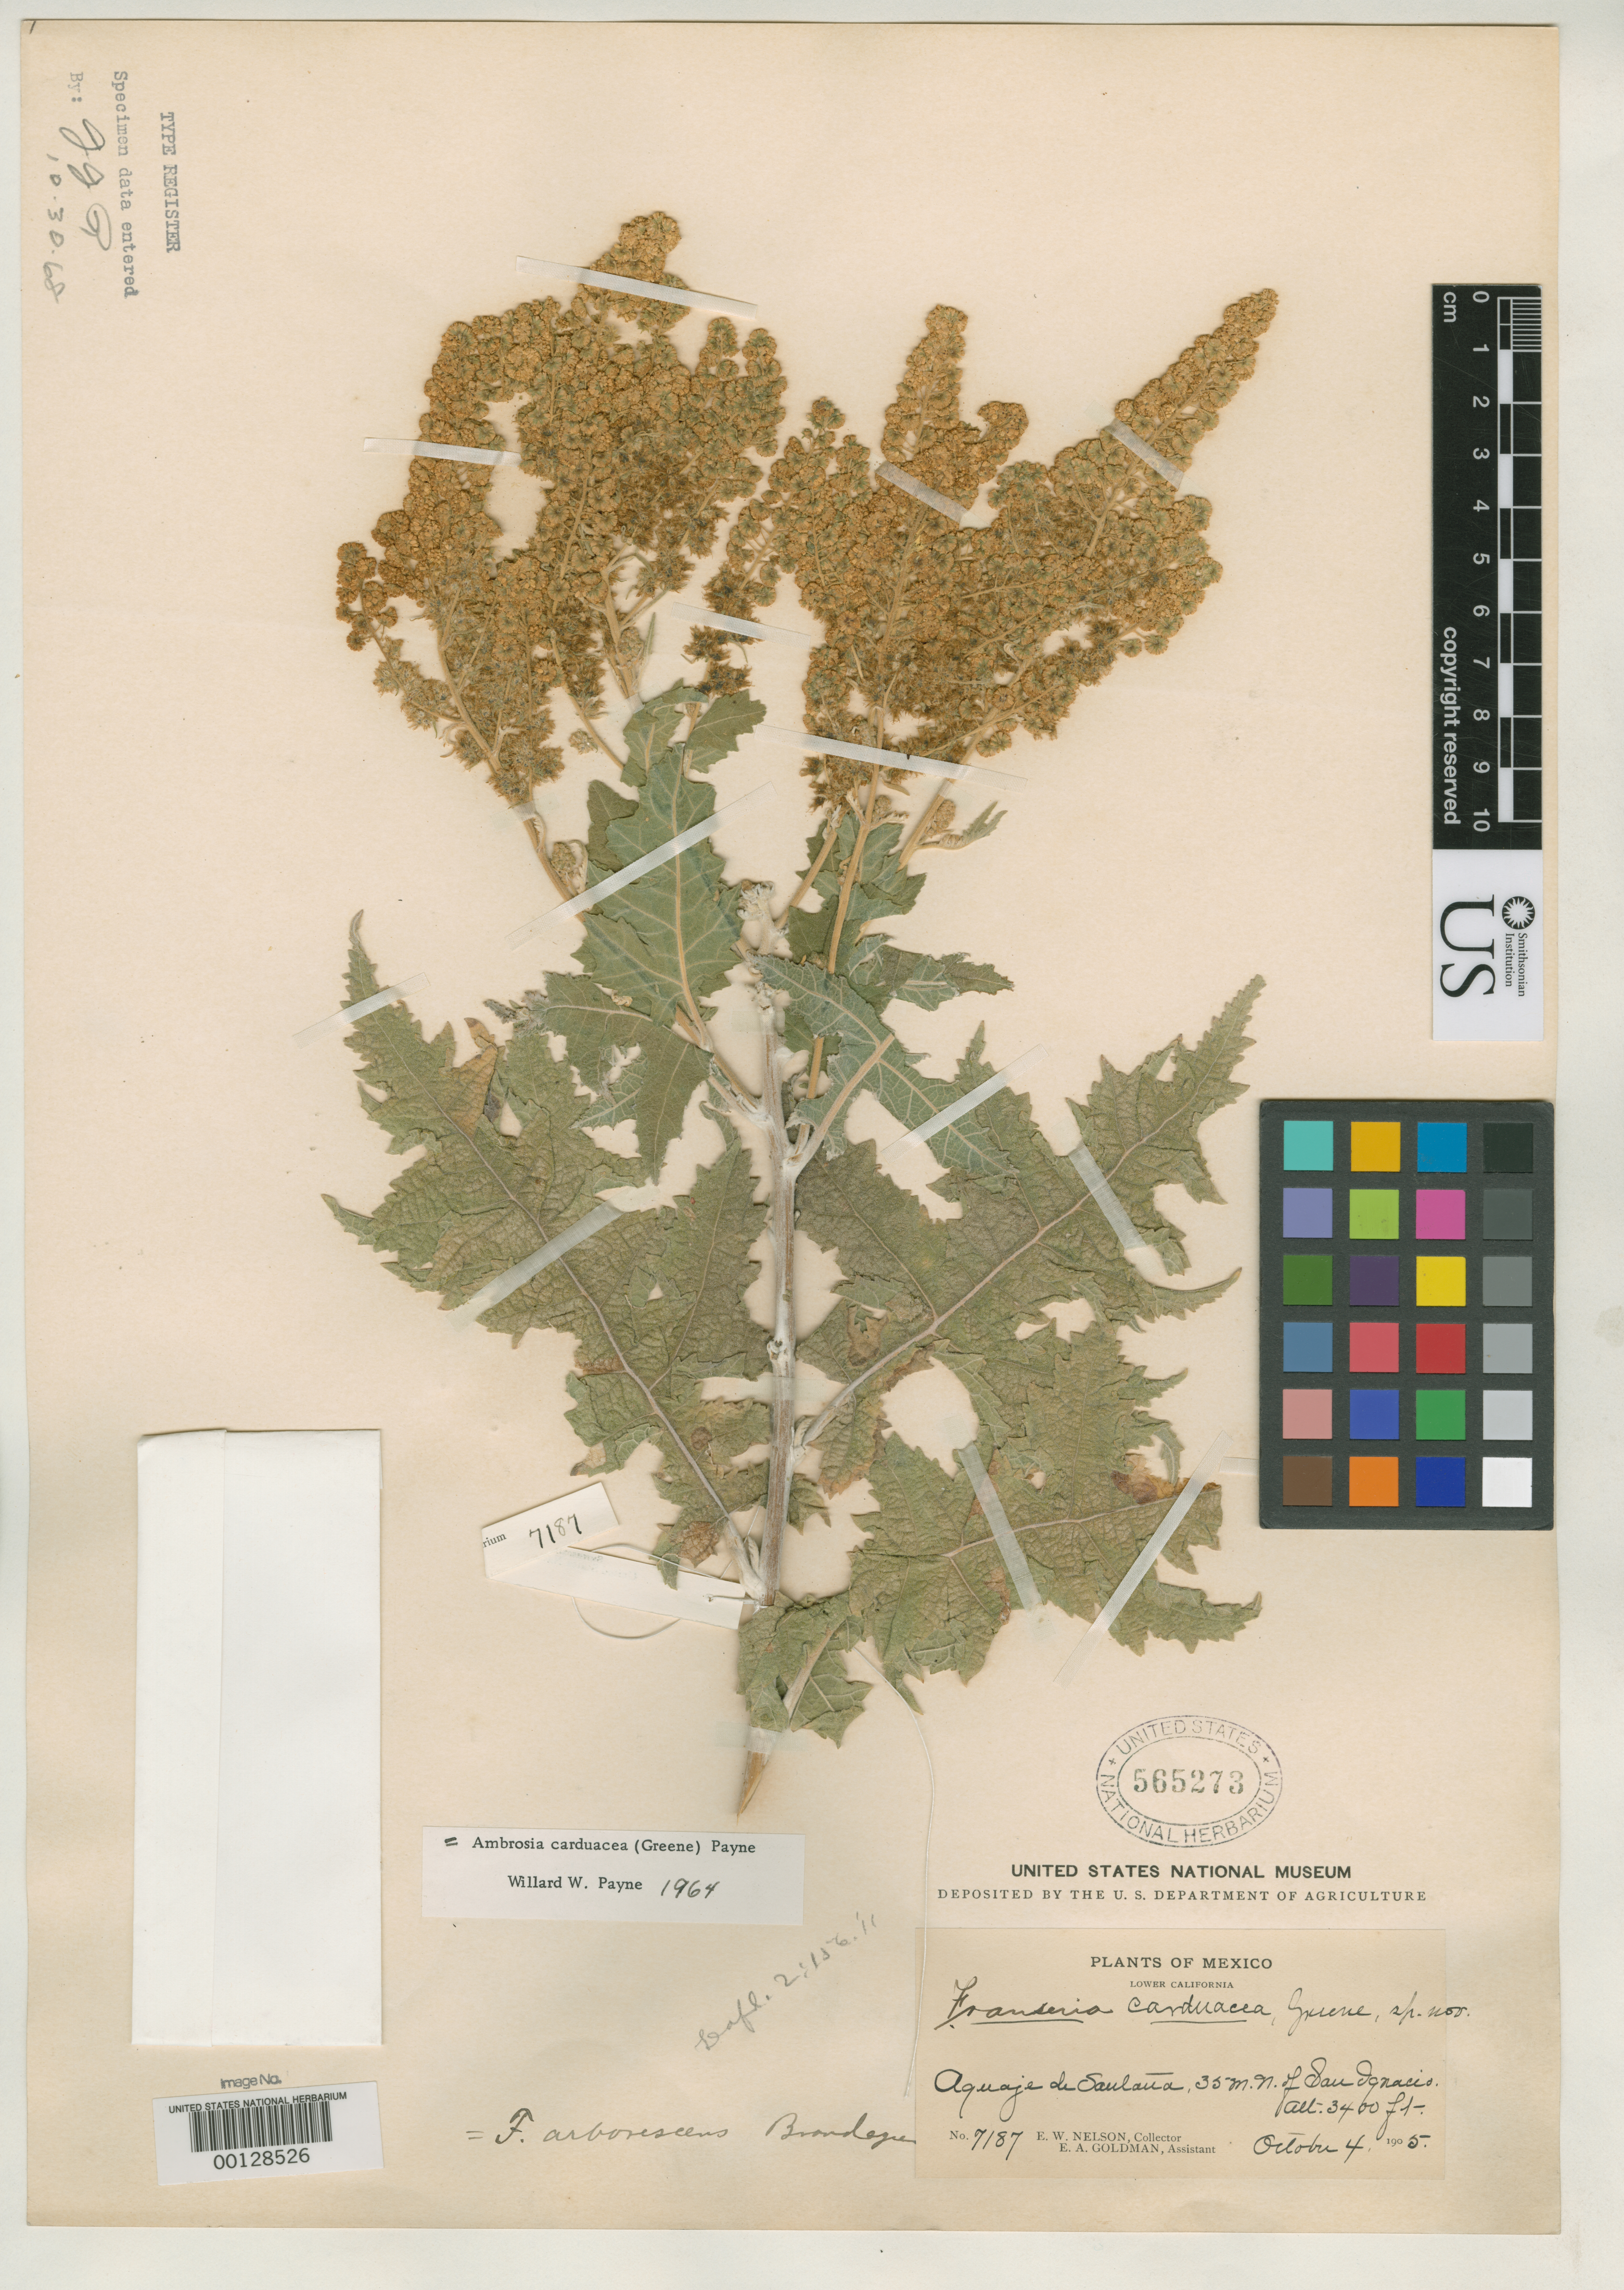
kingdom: Plantae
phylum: Tracheophyta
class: Magnoliopsida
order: Asterales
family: Asteraceae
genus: Franseria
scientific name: Franseria carduacea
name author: Greene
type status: Isotype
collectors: E. W. Nelson & E. A. Goldman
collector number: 7187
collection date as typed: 04 Oct 1905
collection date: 1905-10-04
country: Mexico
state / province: Baja California Sur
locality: Aguaje de Santana, 35 mi N of San Ignacio.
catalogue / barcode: US 565273